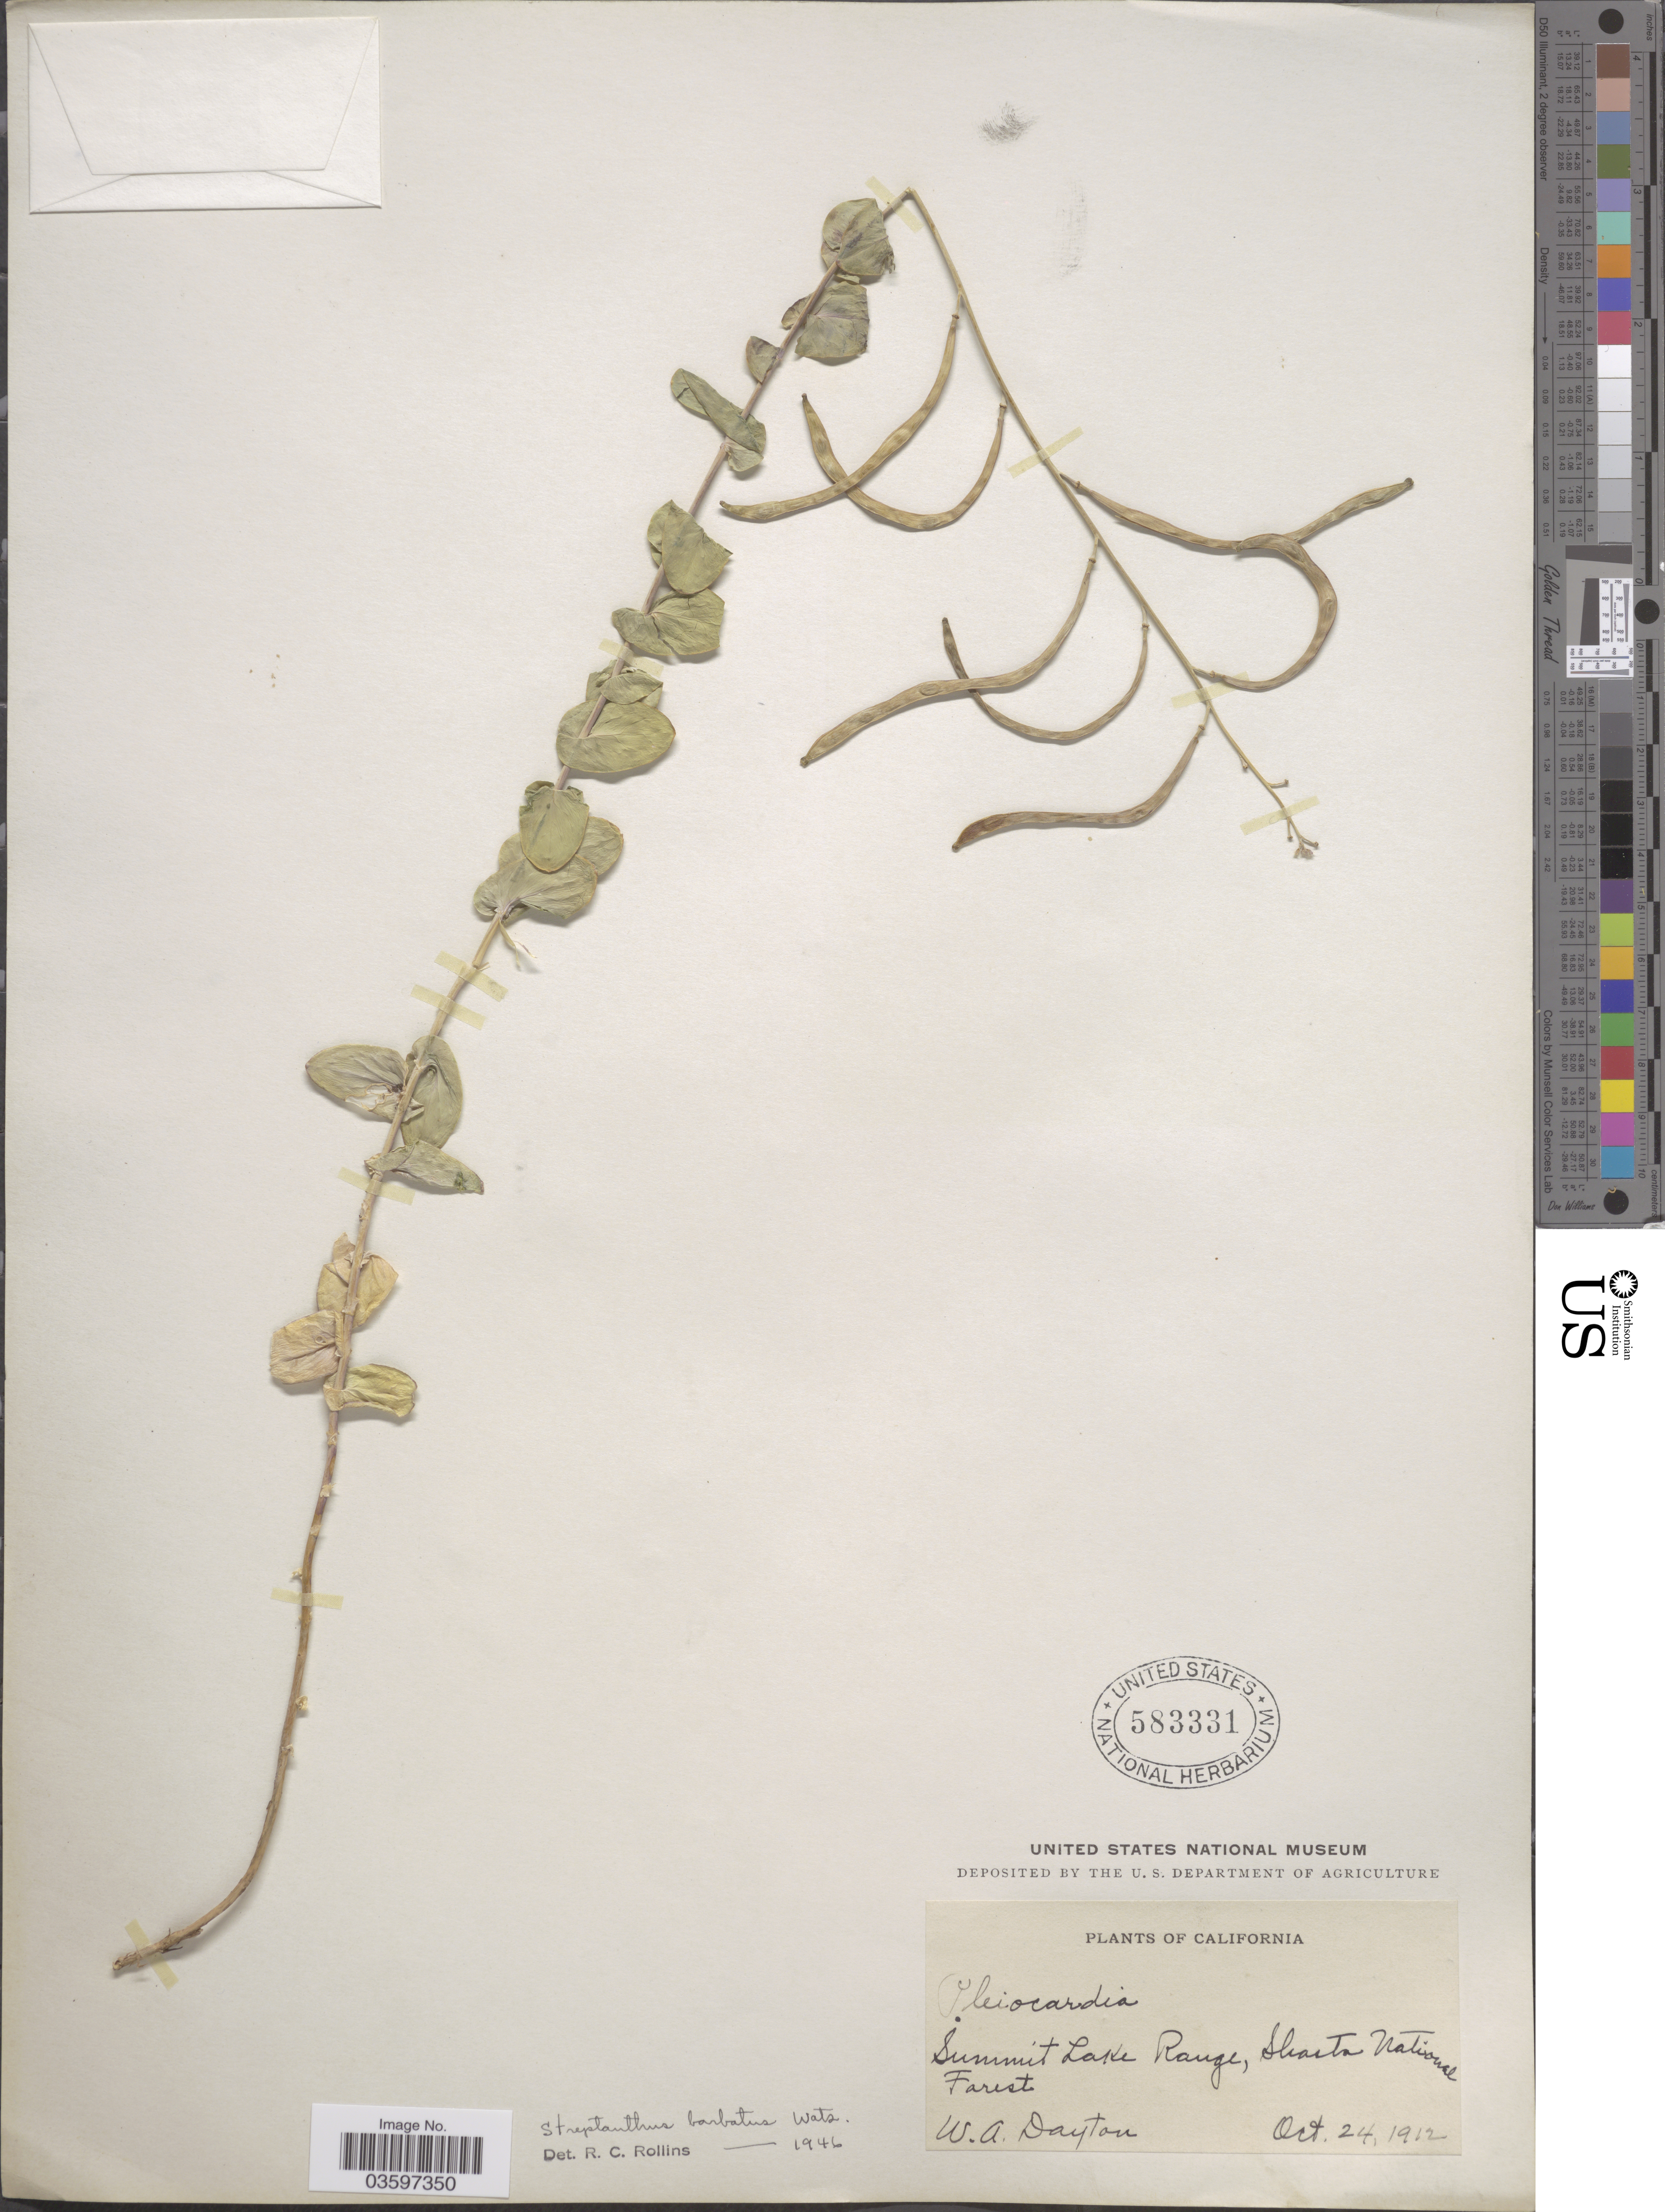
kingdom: Plantae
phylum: Tracheophyta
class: Magnoliopsida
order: Brassicales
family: Brassicaceae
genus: Streptanthus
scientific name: Streptanthus barbatus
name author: S. Watson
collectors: W. Dayton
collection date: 1912-10-24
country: United States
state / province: California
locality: Summit Lake Range, Shasta National Forest.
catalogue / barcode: US 583331